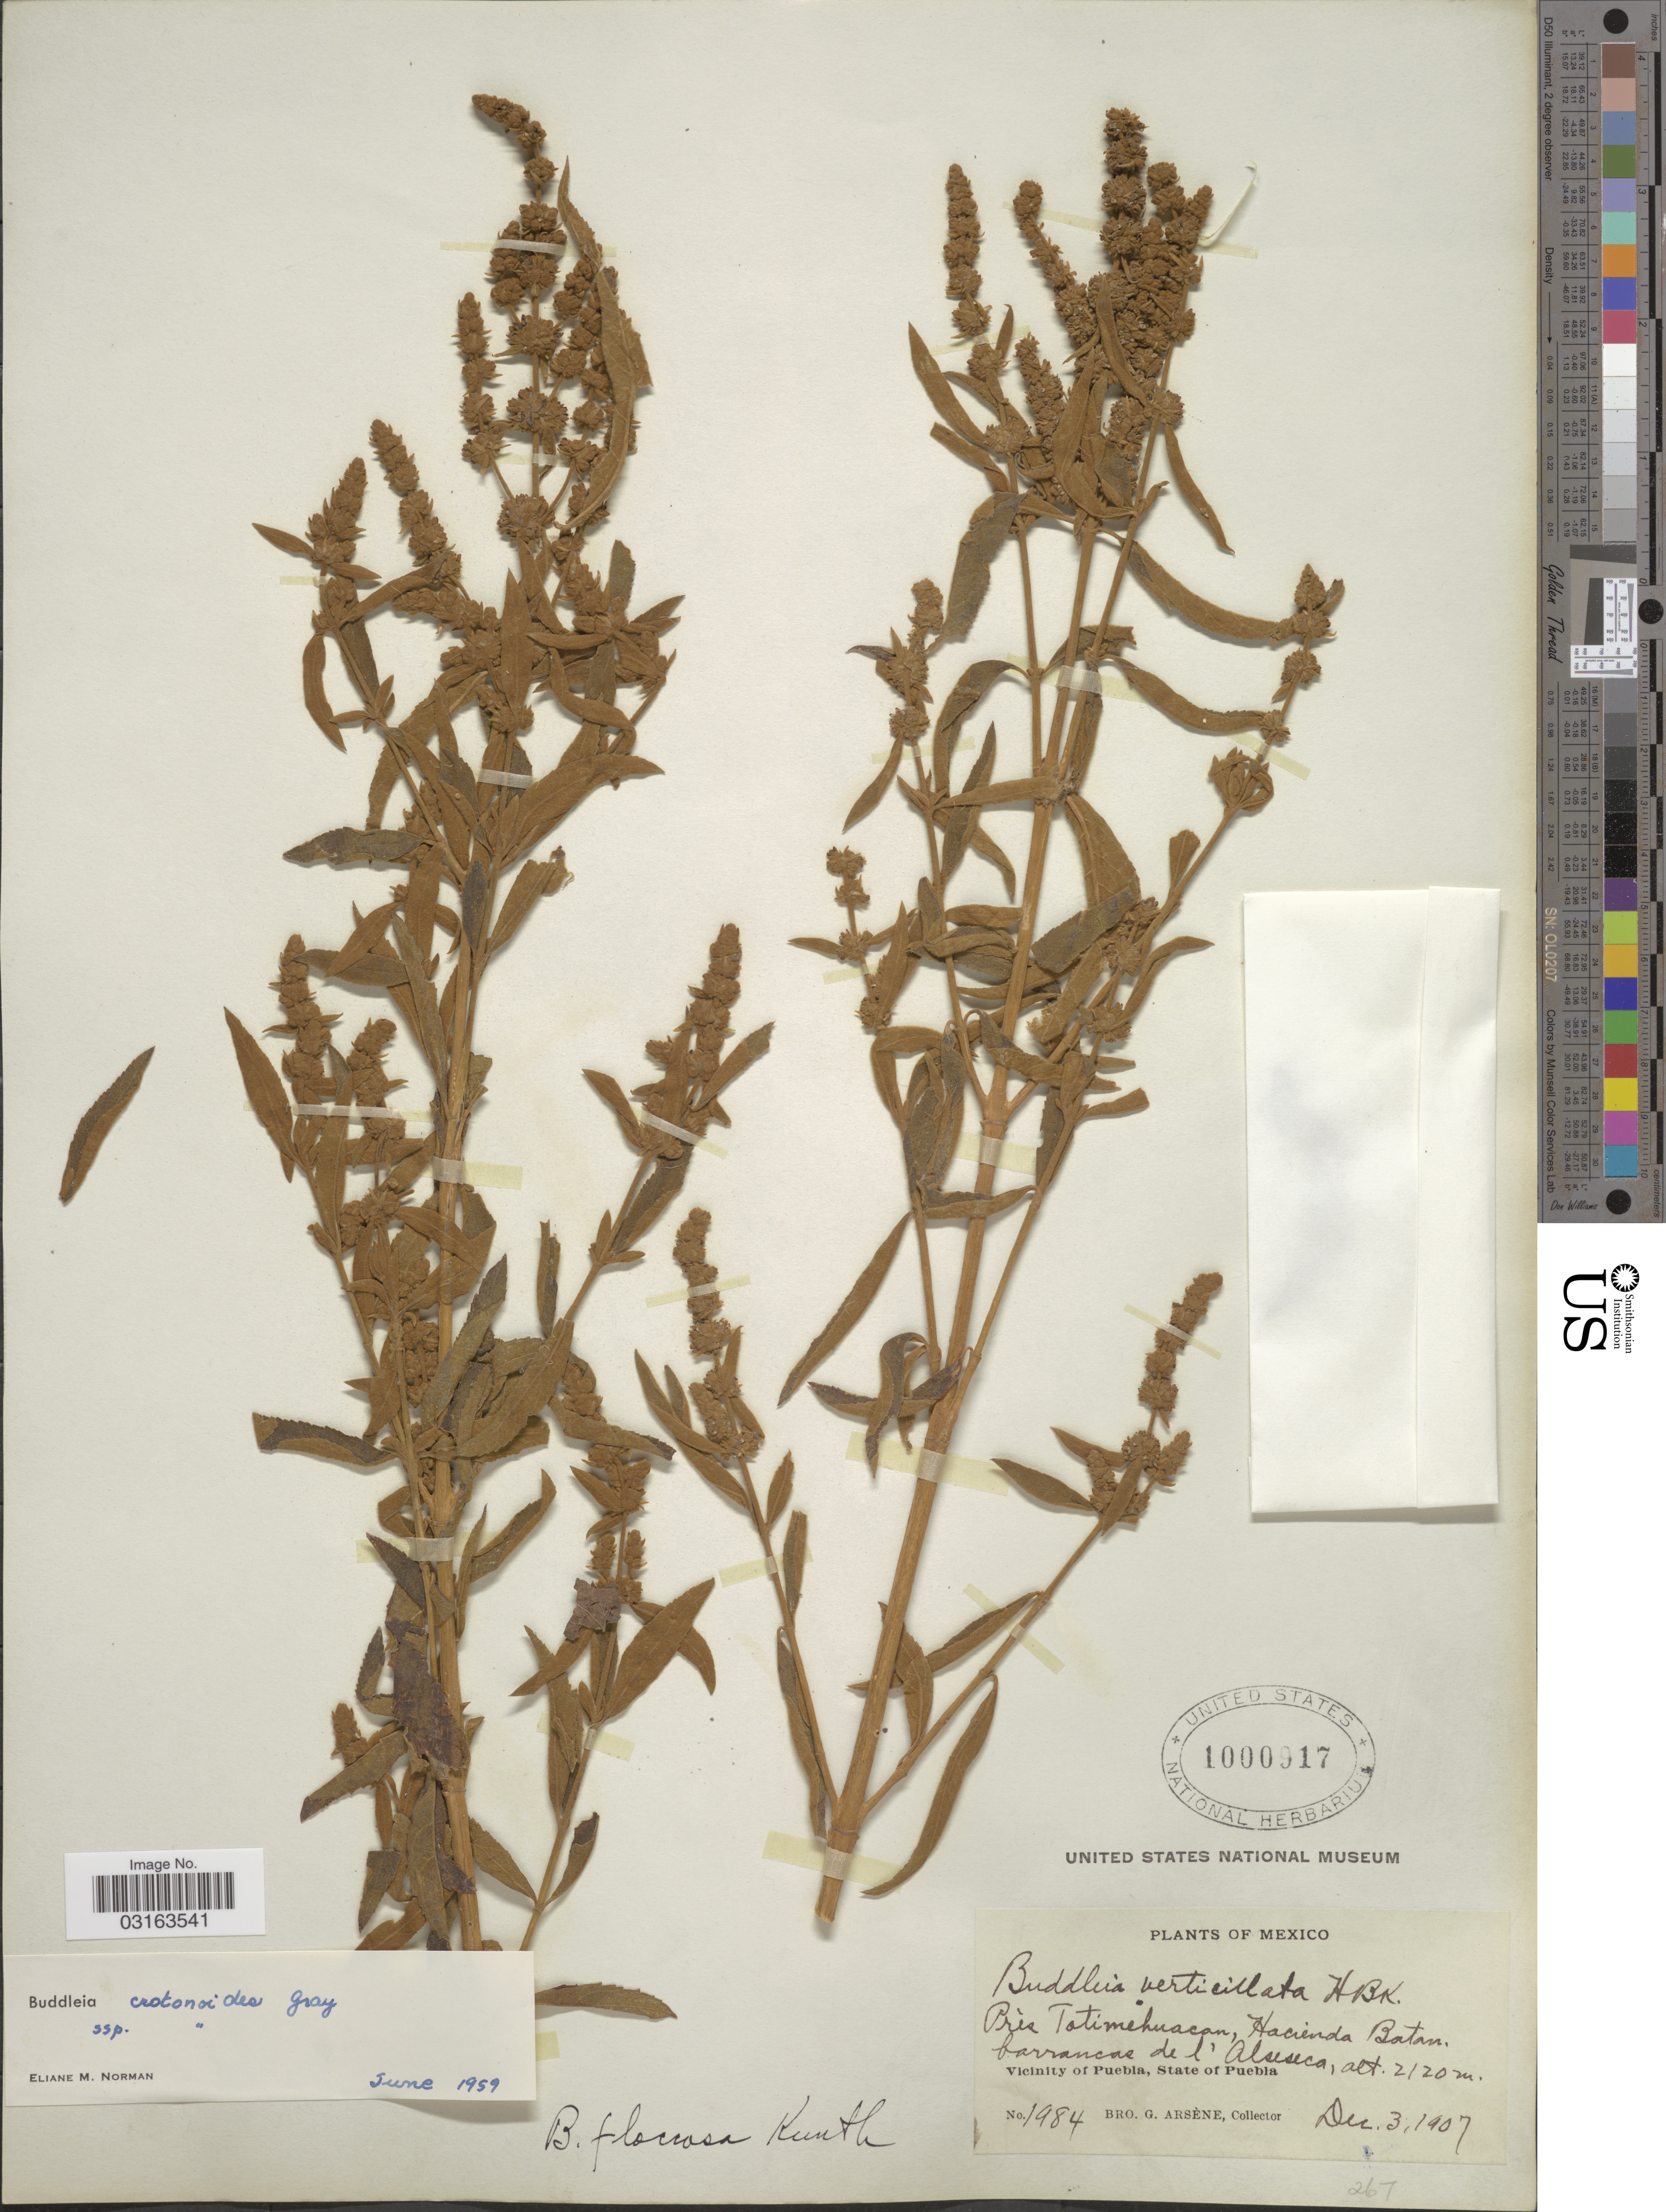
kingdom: Plantae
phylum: Tracheophyta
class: Magnoliopsida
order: Lamiales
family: Scrophulariaceae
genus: Buddleja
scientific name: Buddleja crotonoides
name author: A. Gray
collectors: Bro. G. Arsène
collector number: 1984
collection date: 1907-12-03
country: Mexico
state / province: Puebla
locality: Prés Tatimehuacan, Hacienda Batan, barrancas de l'Alseseca. Vicinity of Puebla.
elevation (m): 2120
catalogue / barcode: US 1000917